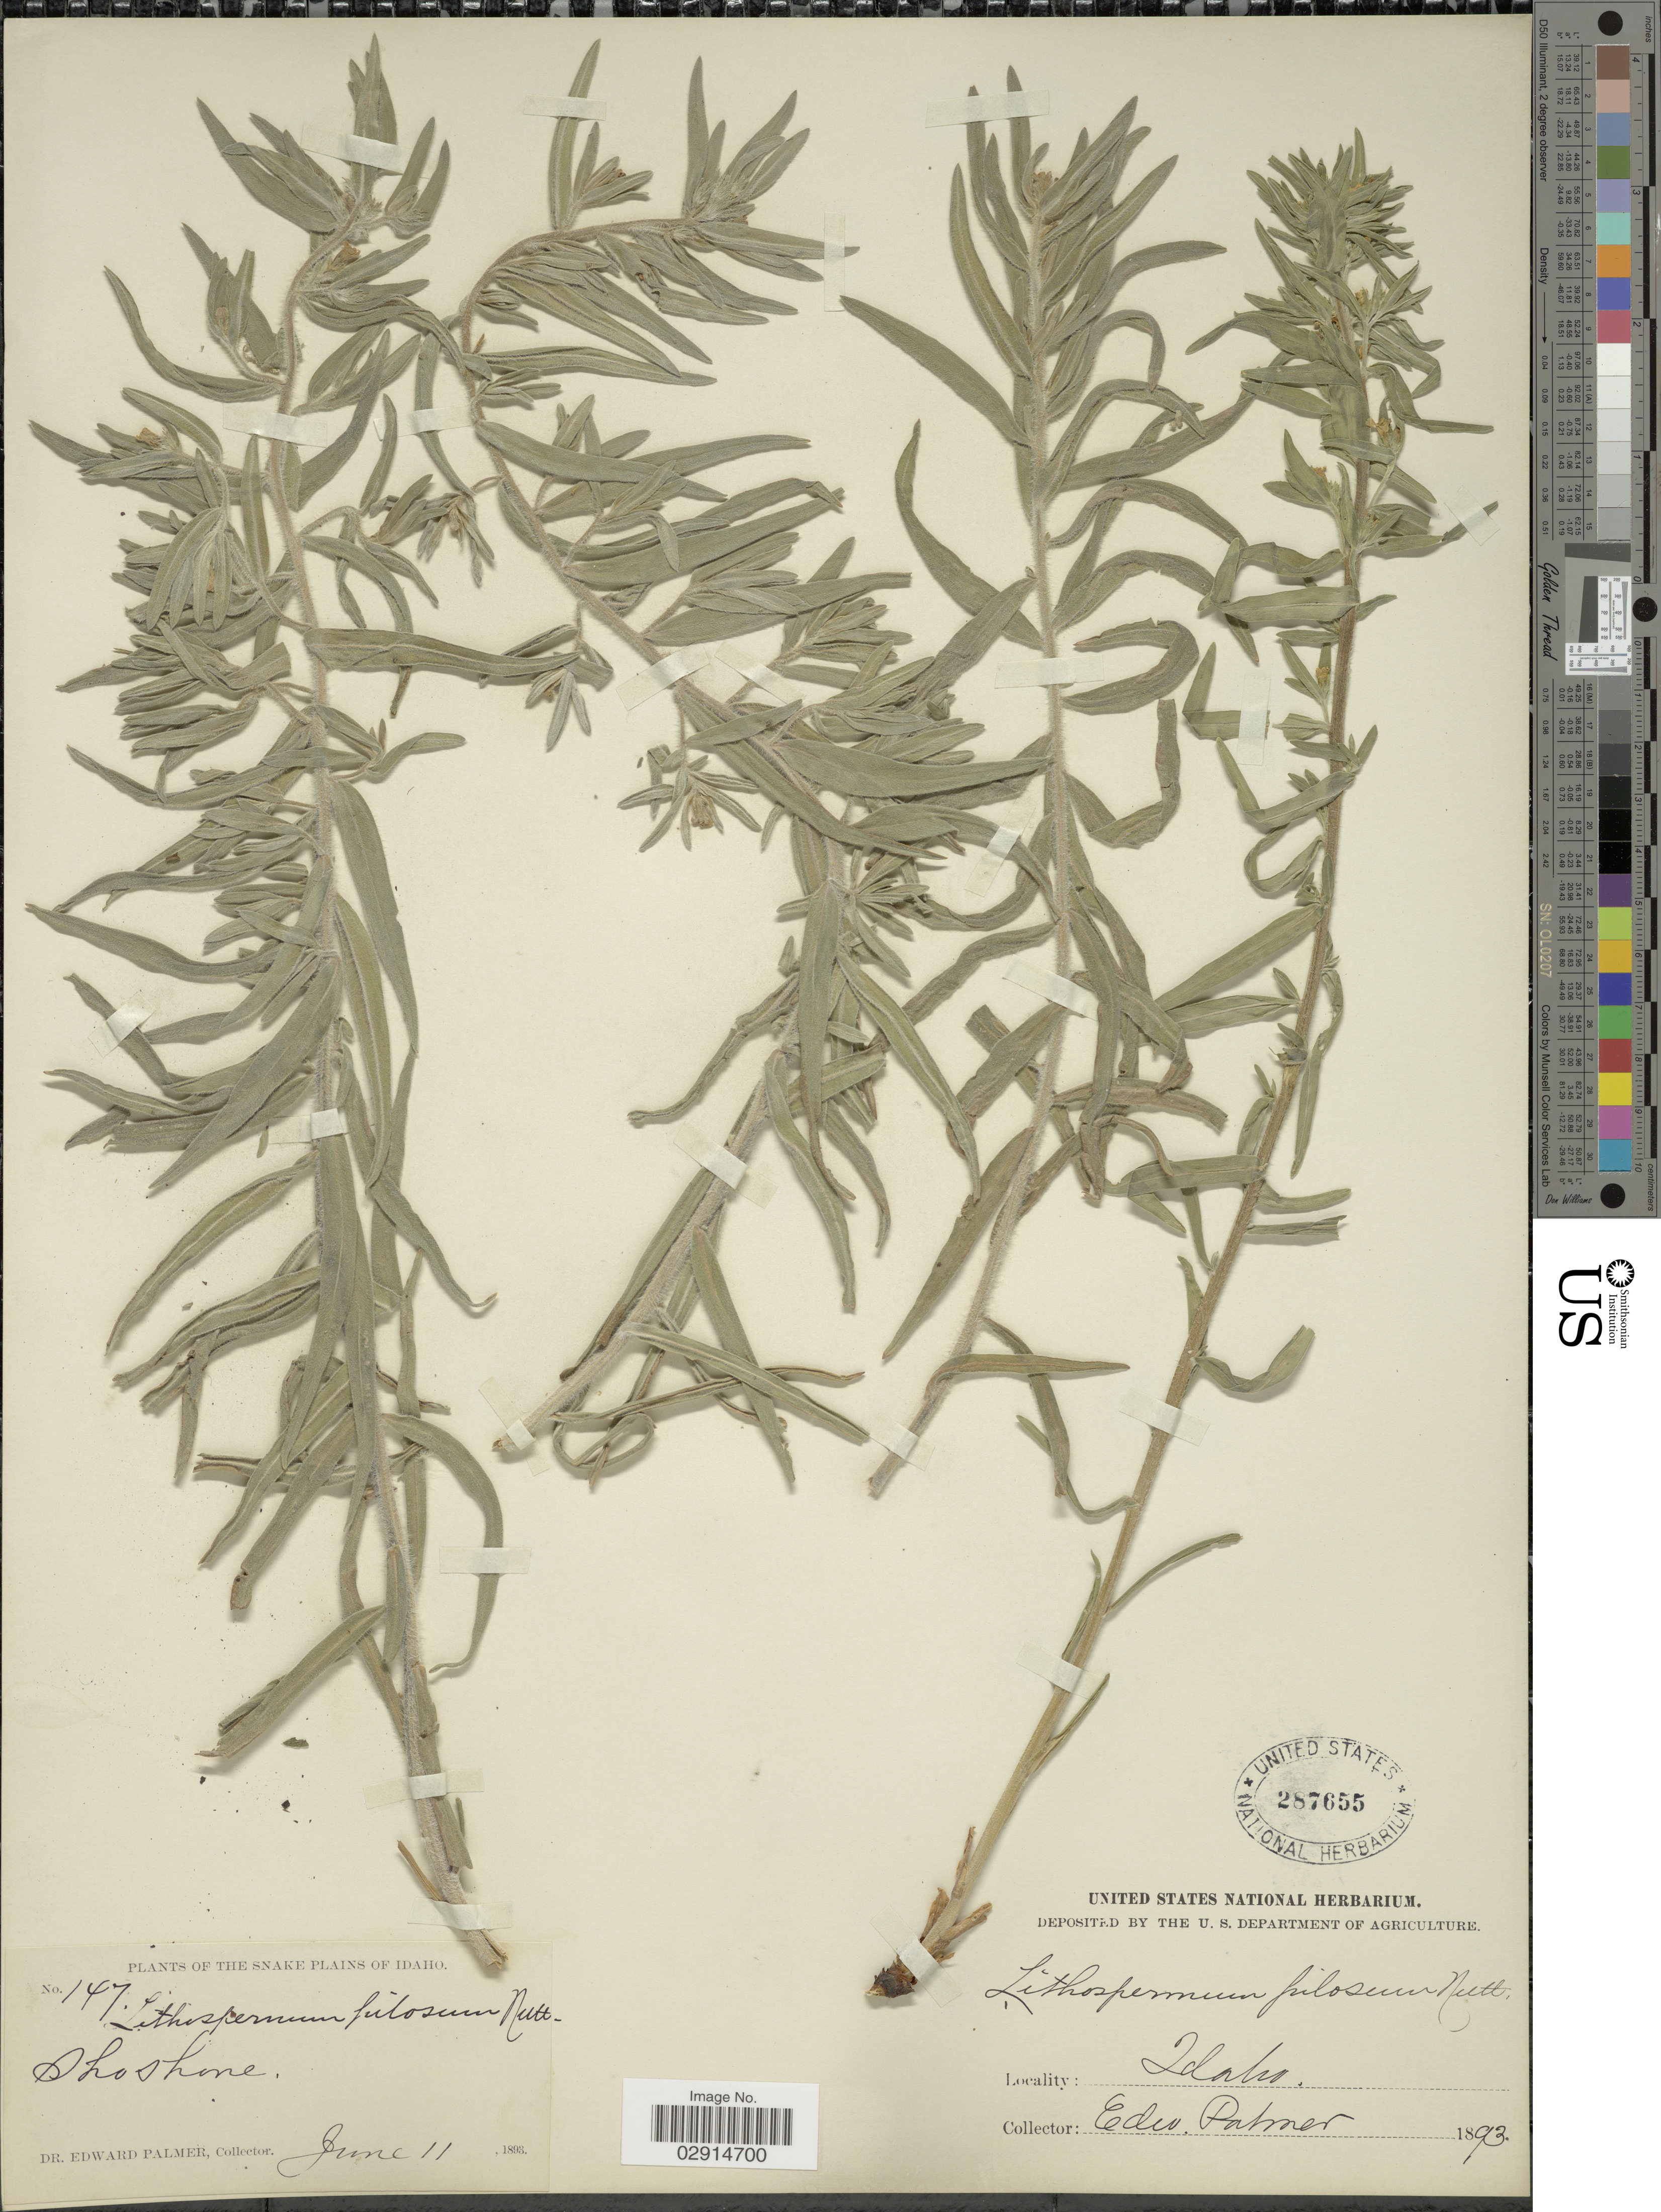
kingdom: Plantae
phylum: Tracheophyta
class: Magnoliopsida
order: Boraginales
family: Boraginaceae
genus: Lithospermum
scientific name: Lithospermum ruderale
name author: Douglas ex Lehm.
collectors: E. Palmer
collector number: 147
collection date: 1893-06-11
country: United States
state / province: Idaho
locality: Snake Plains of Idaho, Shoshone.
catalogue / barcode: US 287655